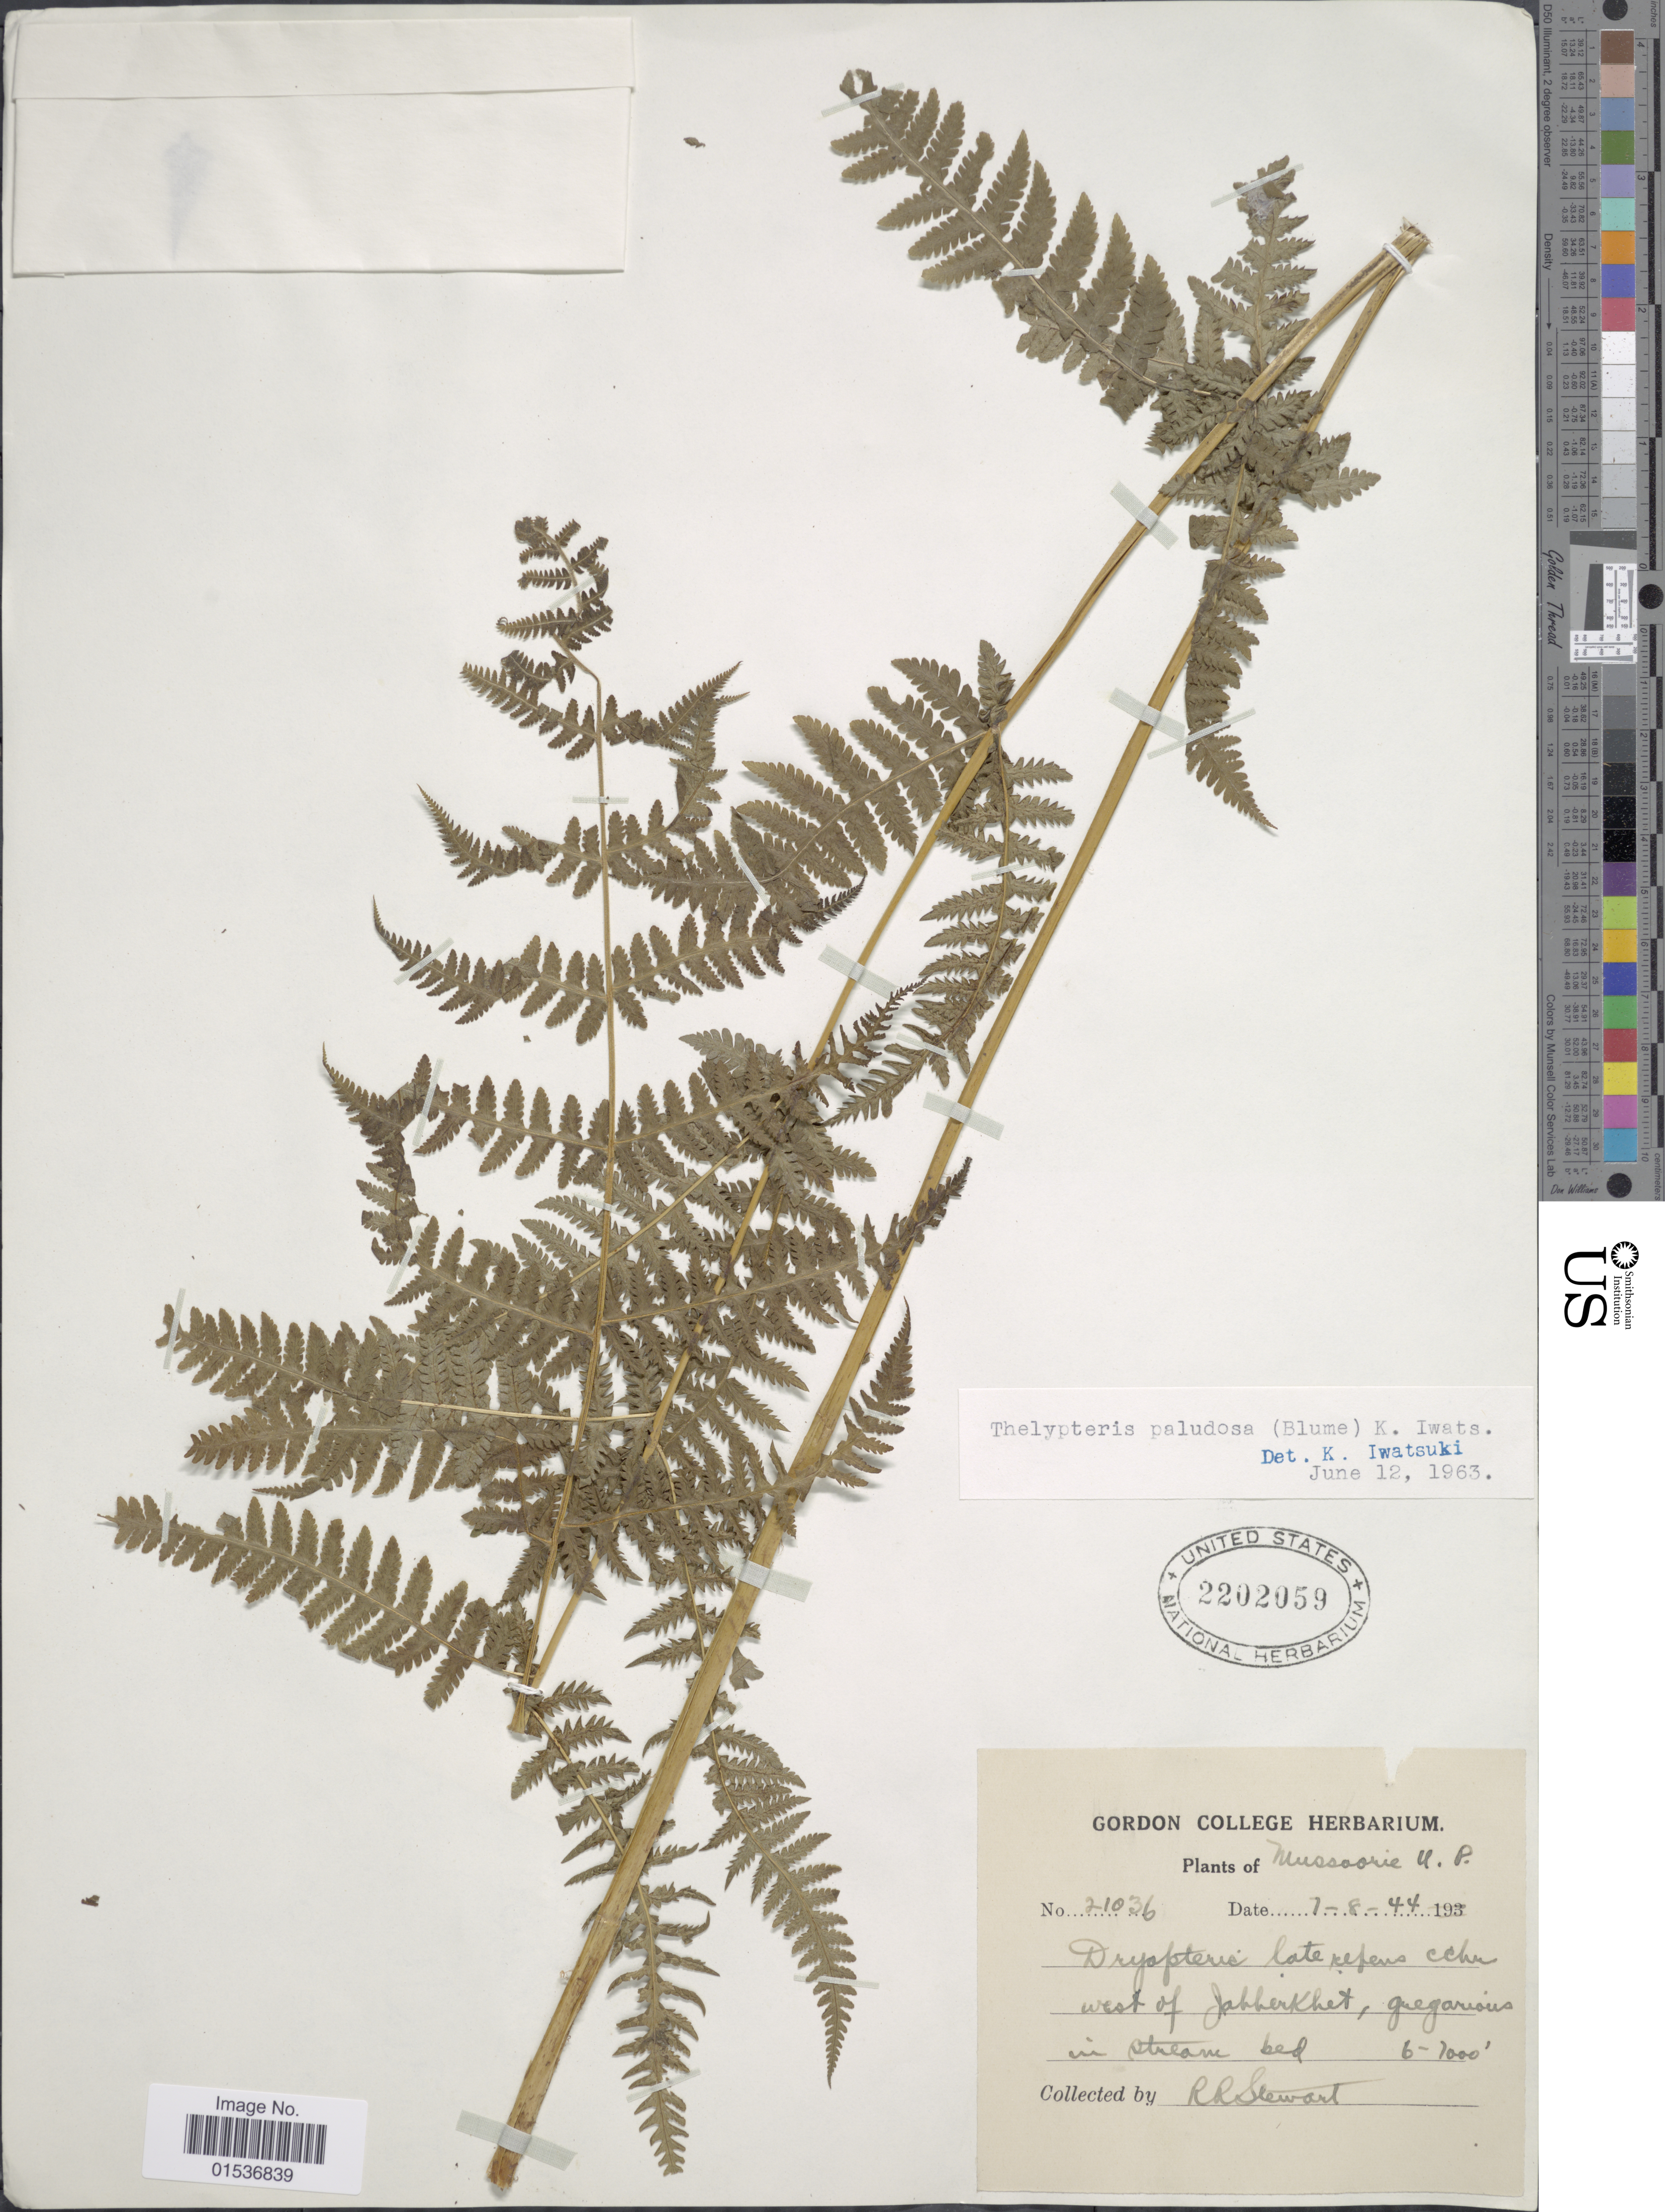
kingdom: Plantae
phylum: Tracheophyta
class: Polypodiopsida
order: Polypodiales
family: Thelypteridaceae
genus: Pseudophegopteris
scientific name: Pseudophegopteris pyrrhorachis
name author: (Kunze) Ching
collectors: R. R. Stewart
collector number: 21036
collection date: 1944-08-07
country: India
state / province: Uttar Pradesh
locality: Mussoorie U.P. west of Jabberkhet (Jabarkhet)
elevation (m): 1829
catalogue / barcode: US 2202059